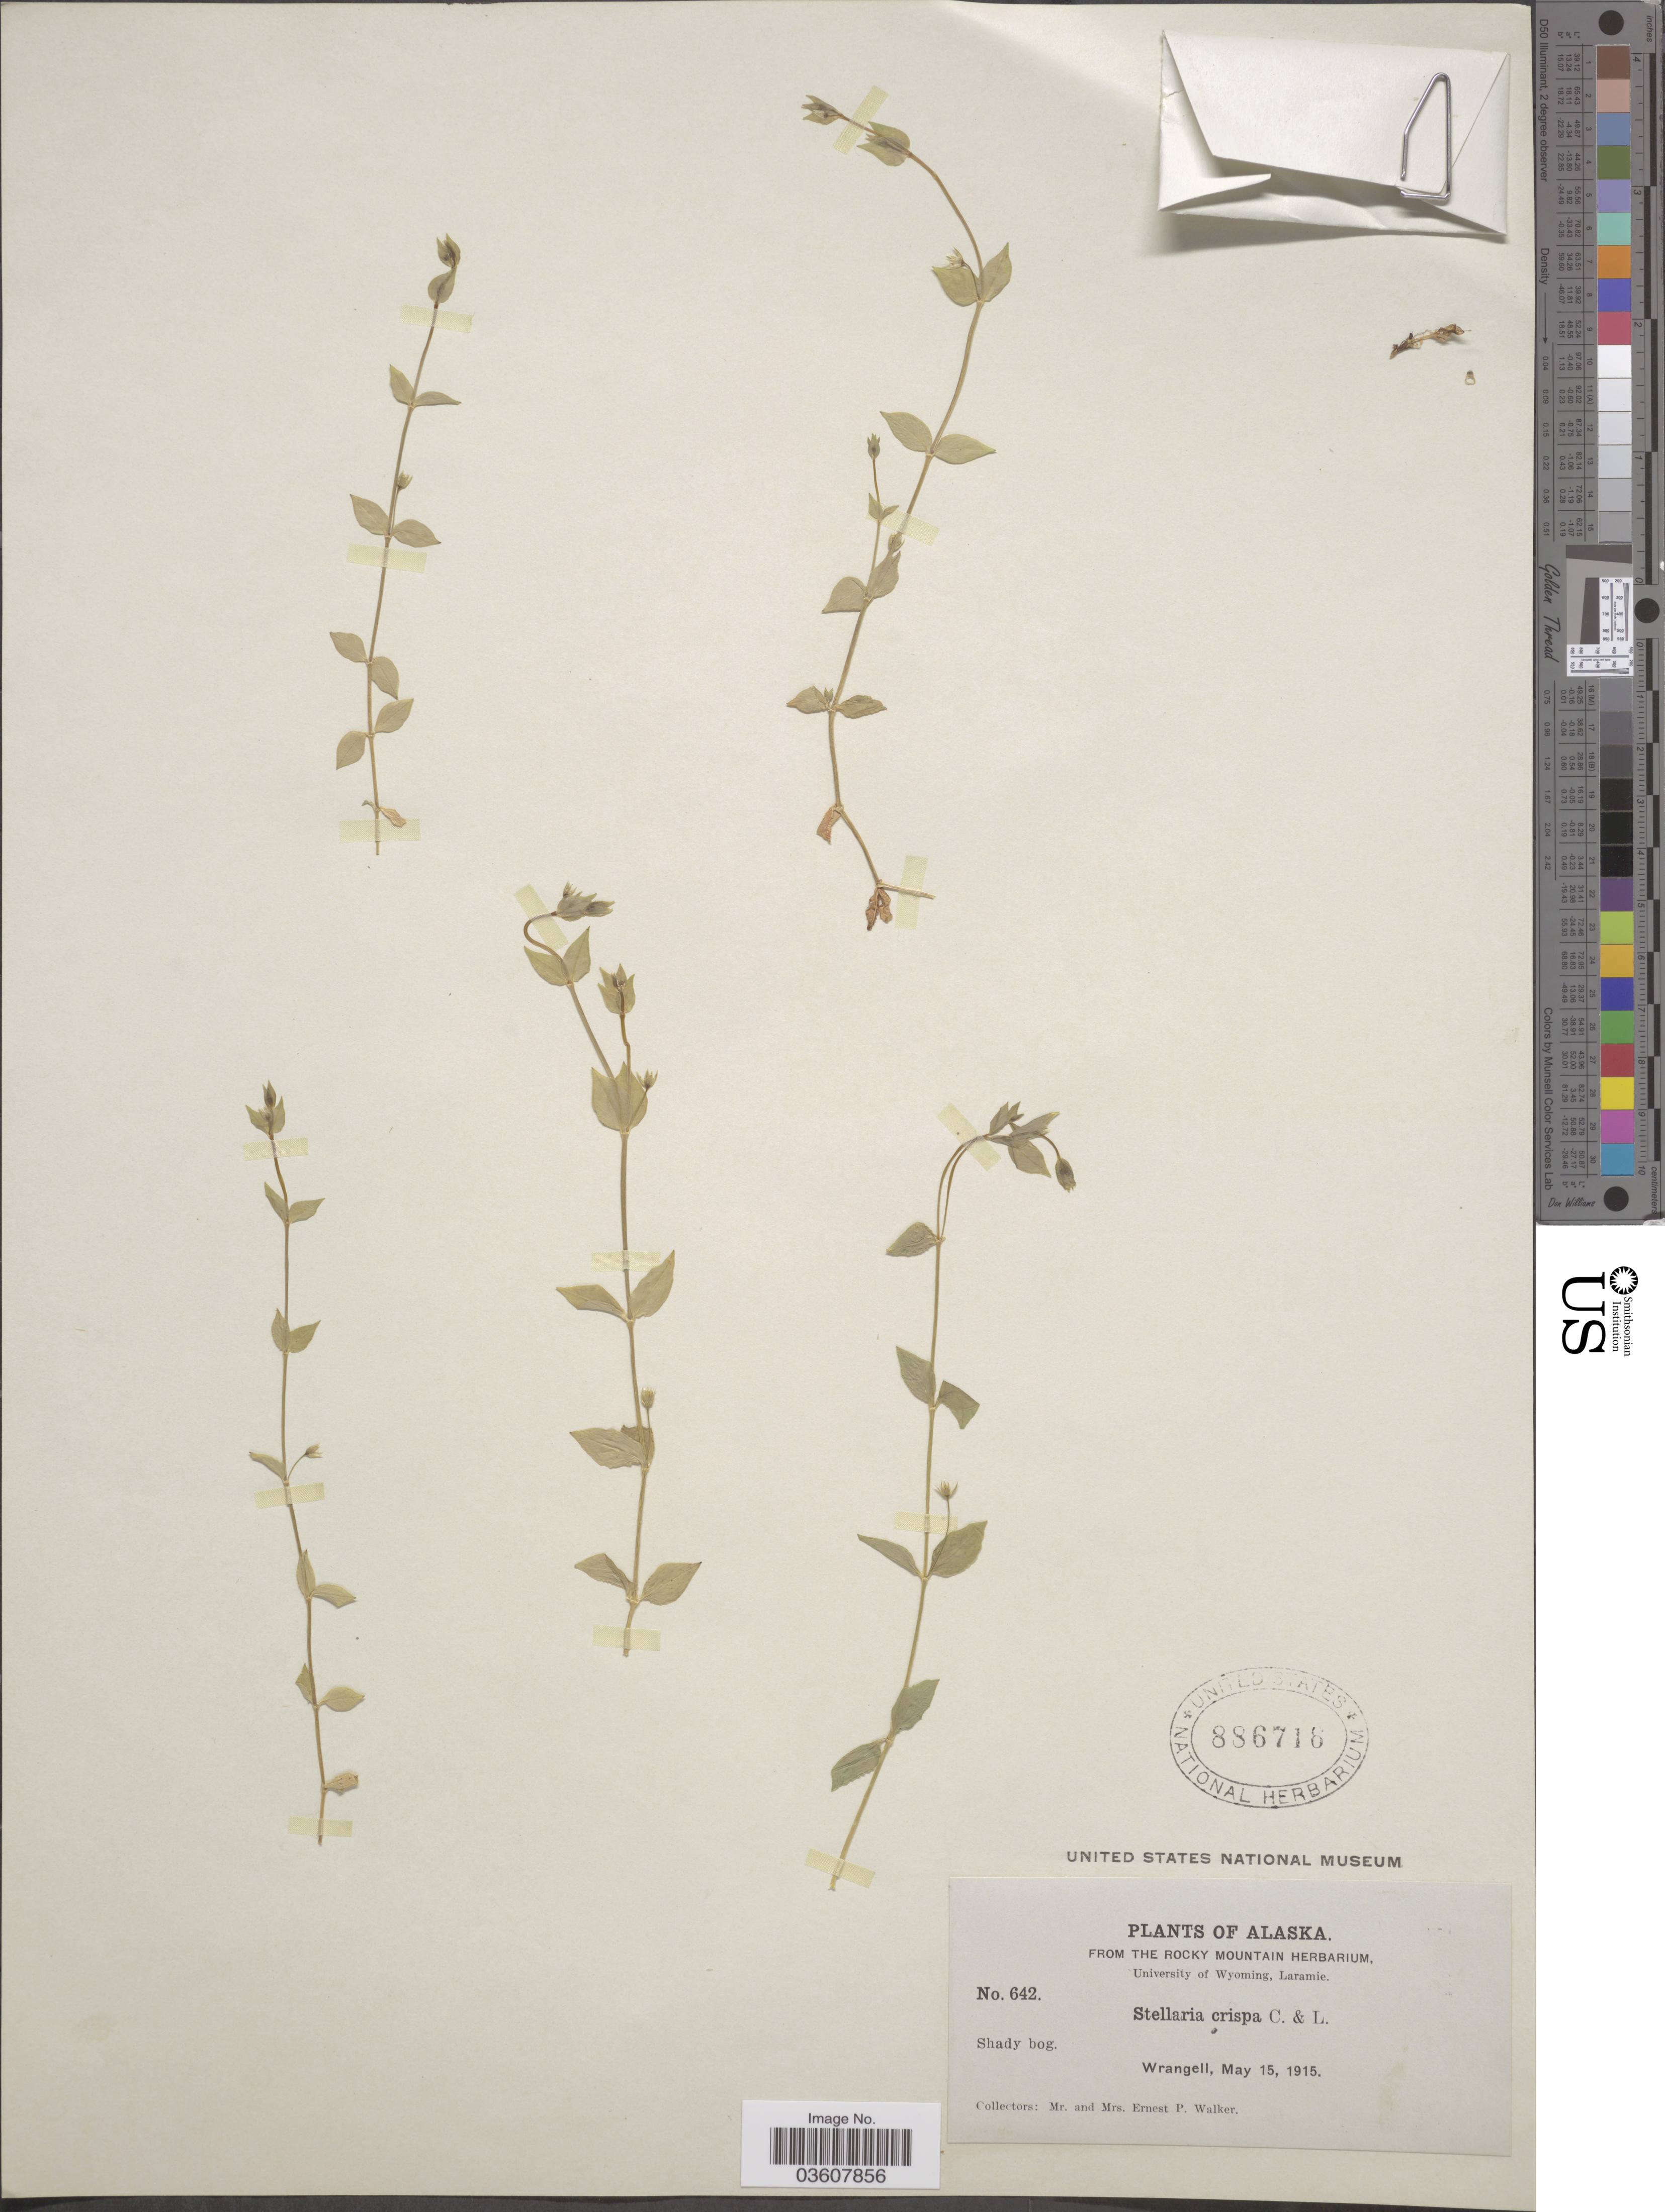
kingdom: Plantae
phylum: Tracheophyta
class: Magnoliopsida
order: Caryophyllales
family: Caryophyllaceae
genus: Stellaria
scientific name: Stellaria crispa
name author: Cham. & Schltdl.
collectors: E. P. Walker & E. Walker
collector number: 642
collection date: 1915-05-15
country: United States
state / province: Alaska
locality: Wrangell.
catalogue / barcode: US 886718